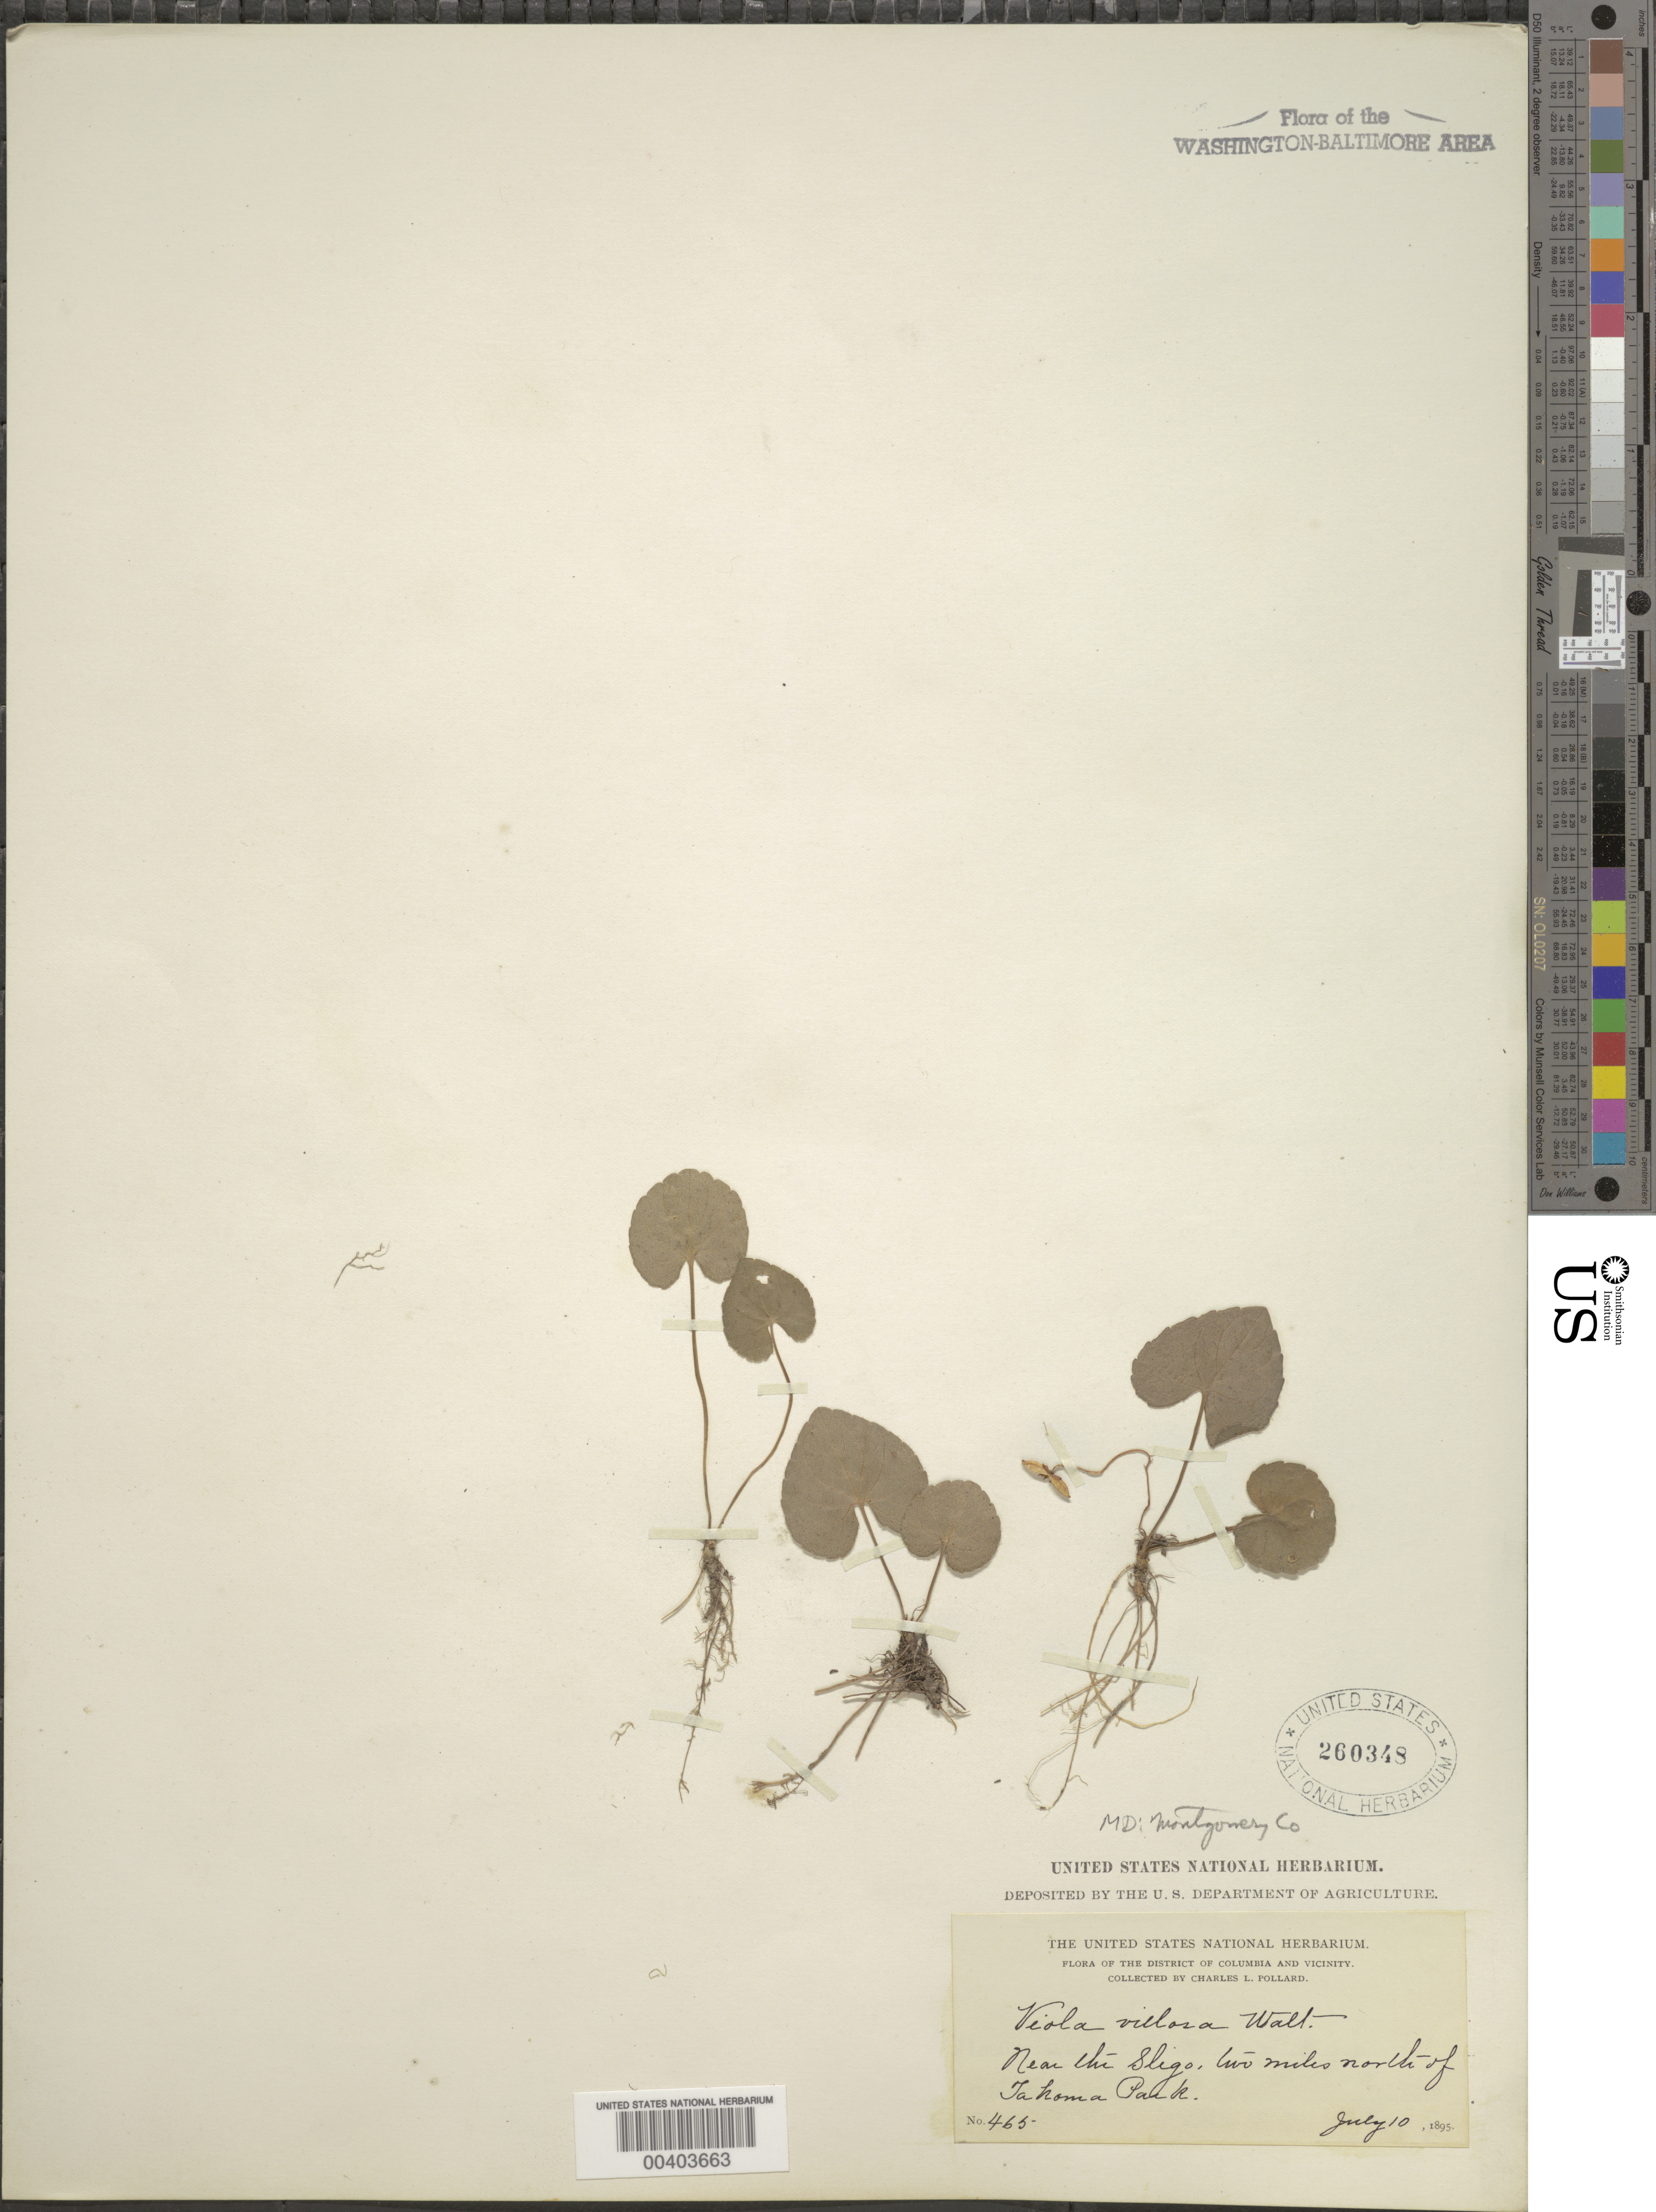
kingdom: Plantae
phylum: Tracheophyta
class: Magnoliopsida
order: Malpighiales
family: Violaceae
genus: Viola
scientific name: Viola hirsutula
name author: Brainerd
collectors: C. L. Pollard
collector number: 465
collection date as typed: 10 Jul 1895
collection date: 1895-07-10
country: United States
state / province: Maryland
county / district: Montgomery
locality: Sligo vicinity, north of Takoma Park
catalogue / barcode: US 260348